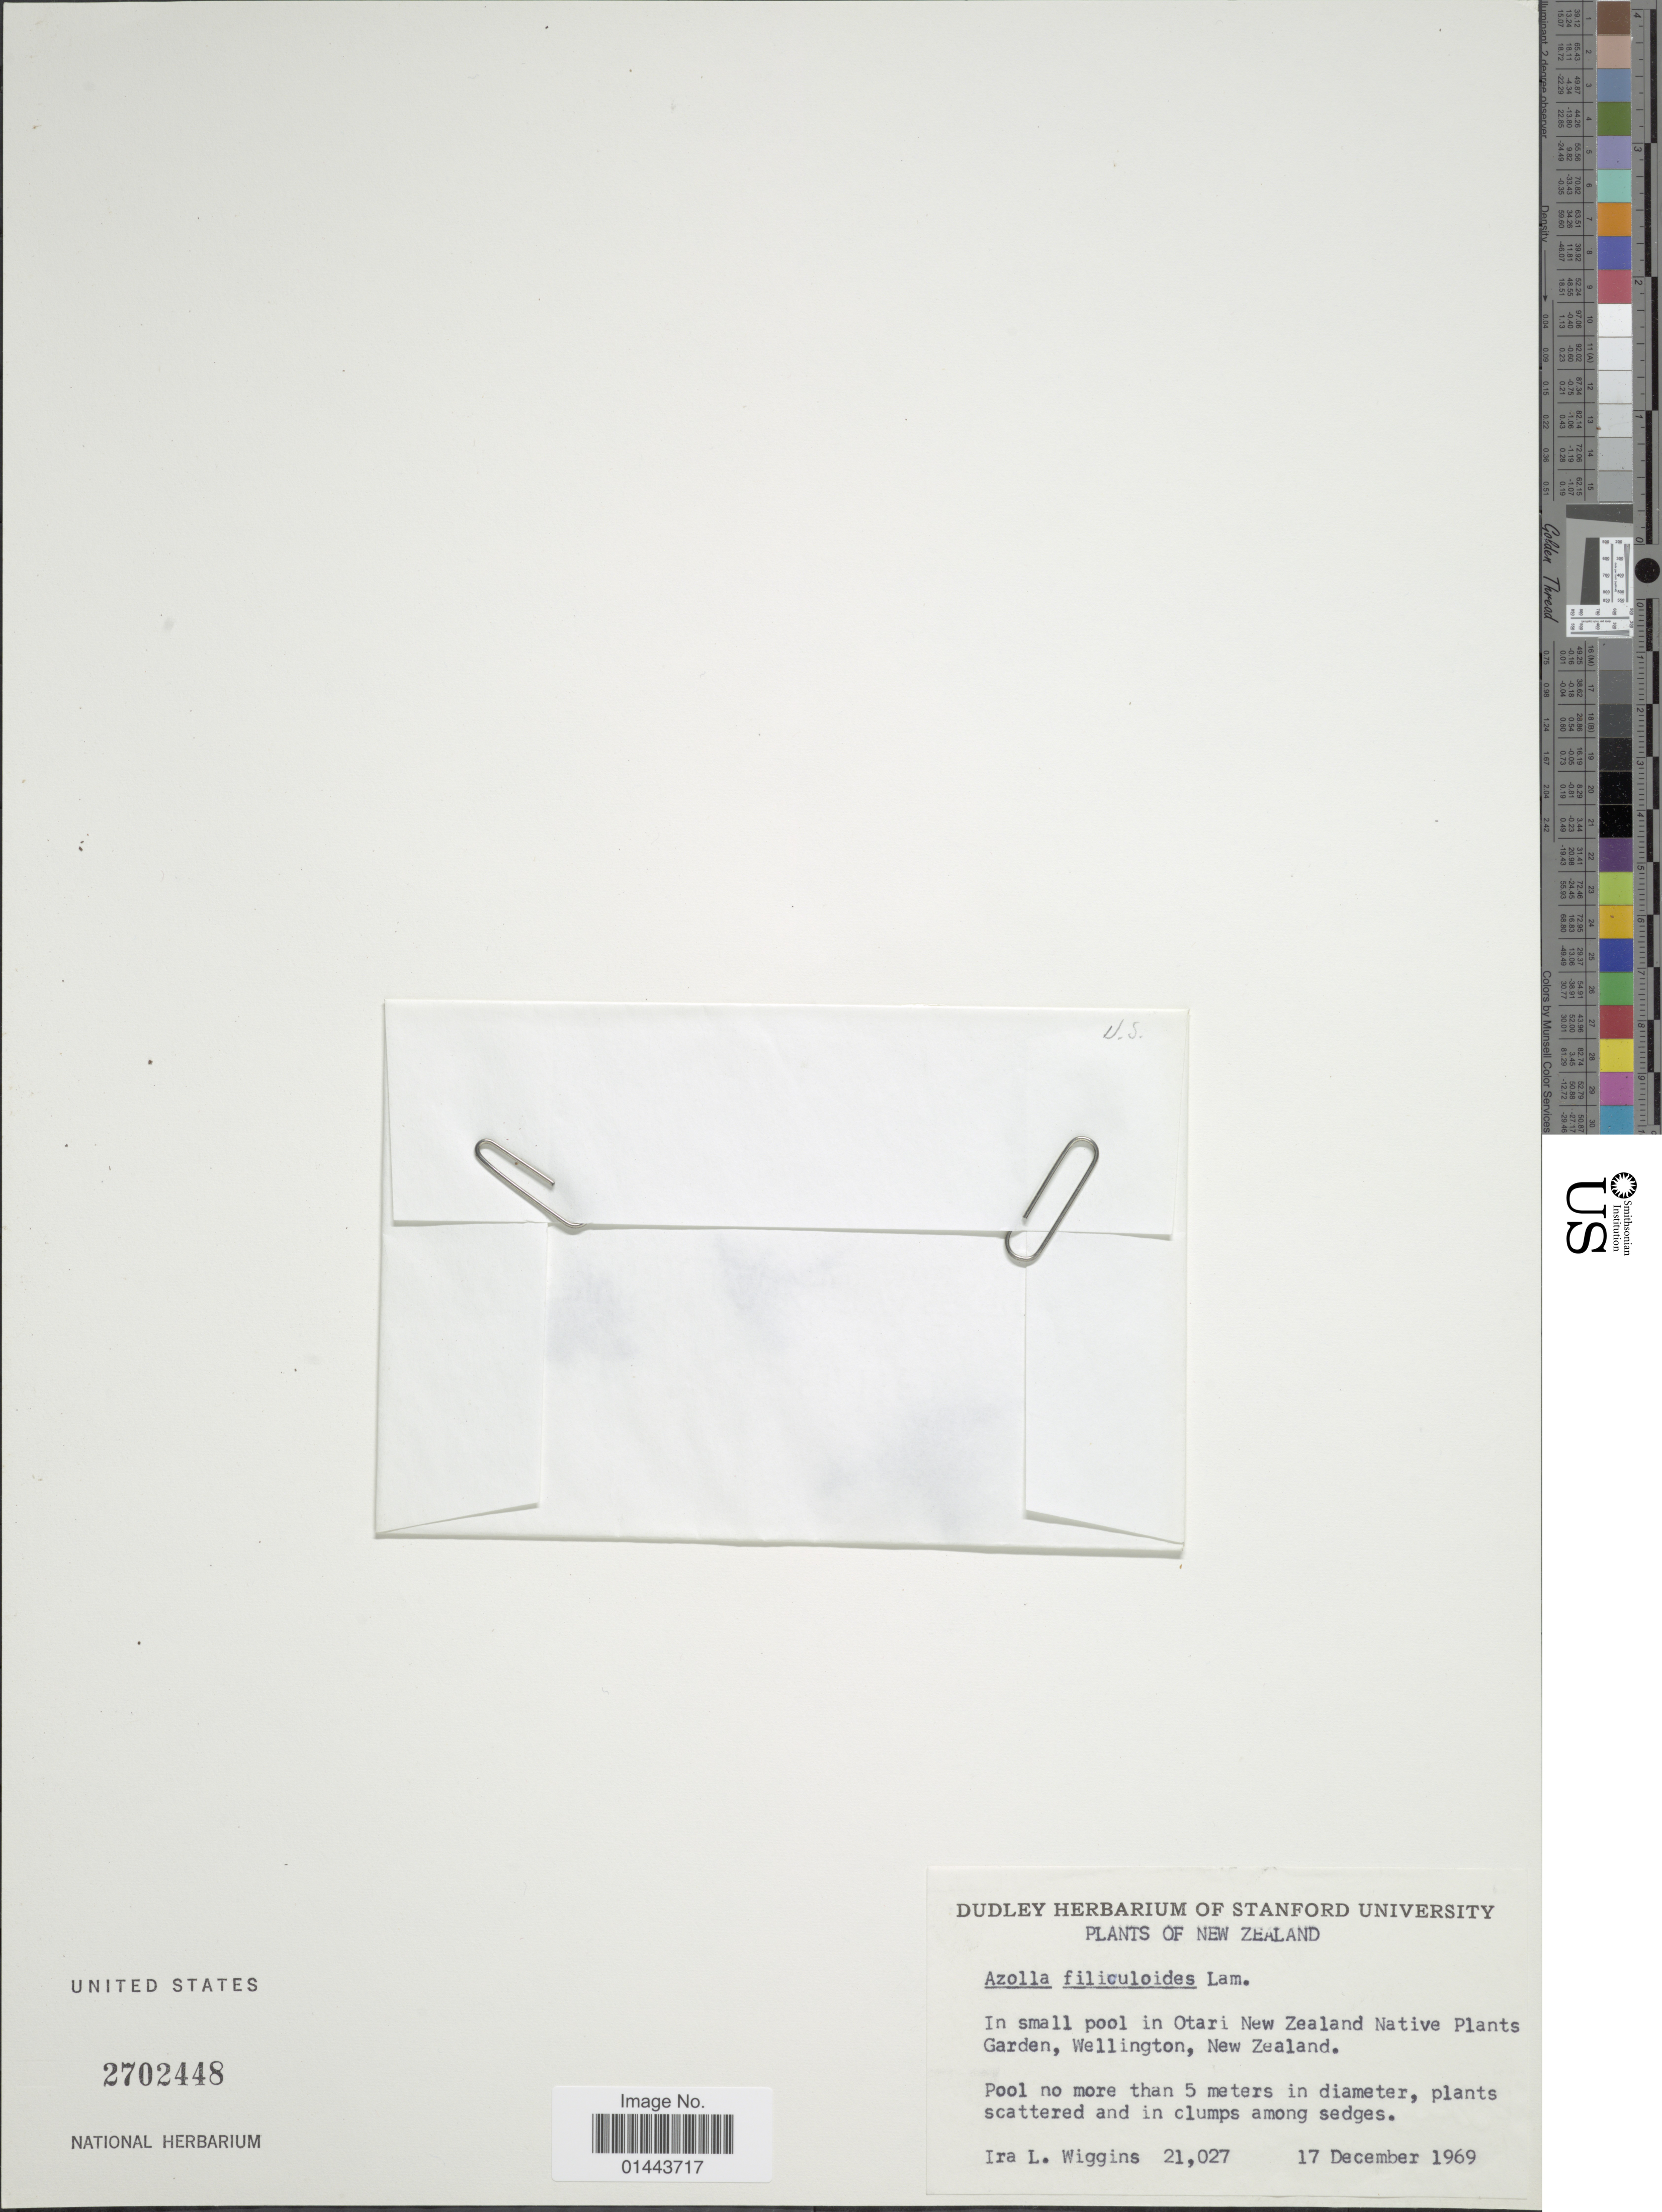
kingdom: Plantae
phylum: Tracheophyta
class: Polypodiopsida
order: Salviniales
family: Salviniaceae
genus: Azolla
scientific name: Azolla filiculoides var. rubra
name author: (R. Br.) Strasburger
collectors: I. L. Wiggins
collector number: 21027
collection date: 1969-12-17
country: New Zealand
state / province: Wellington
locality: In small pool of Otari New Zealand Native Plants Garden, Wellington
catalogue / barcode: US 2702448